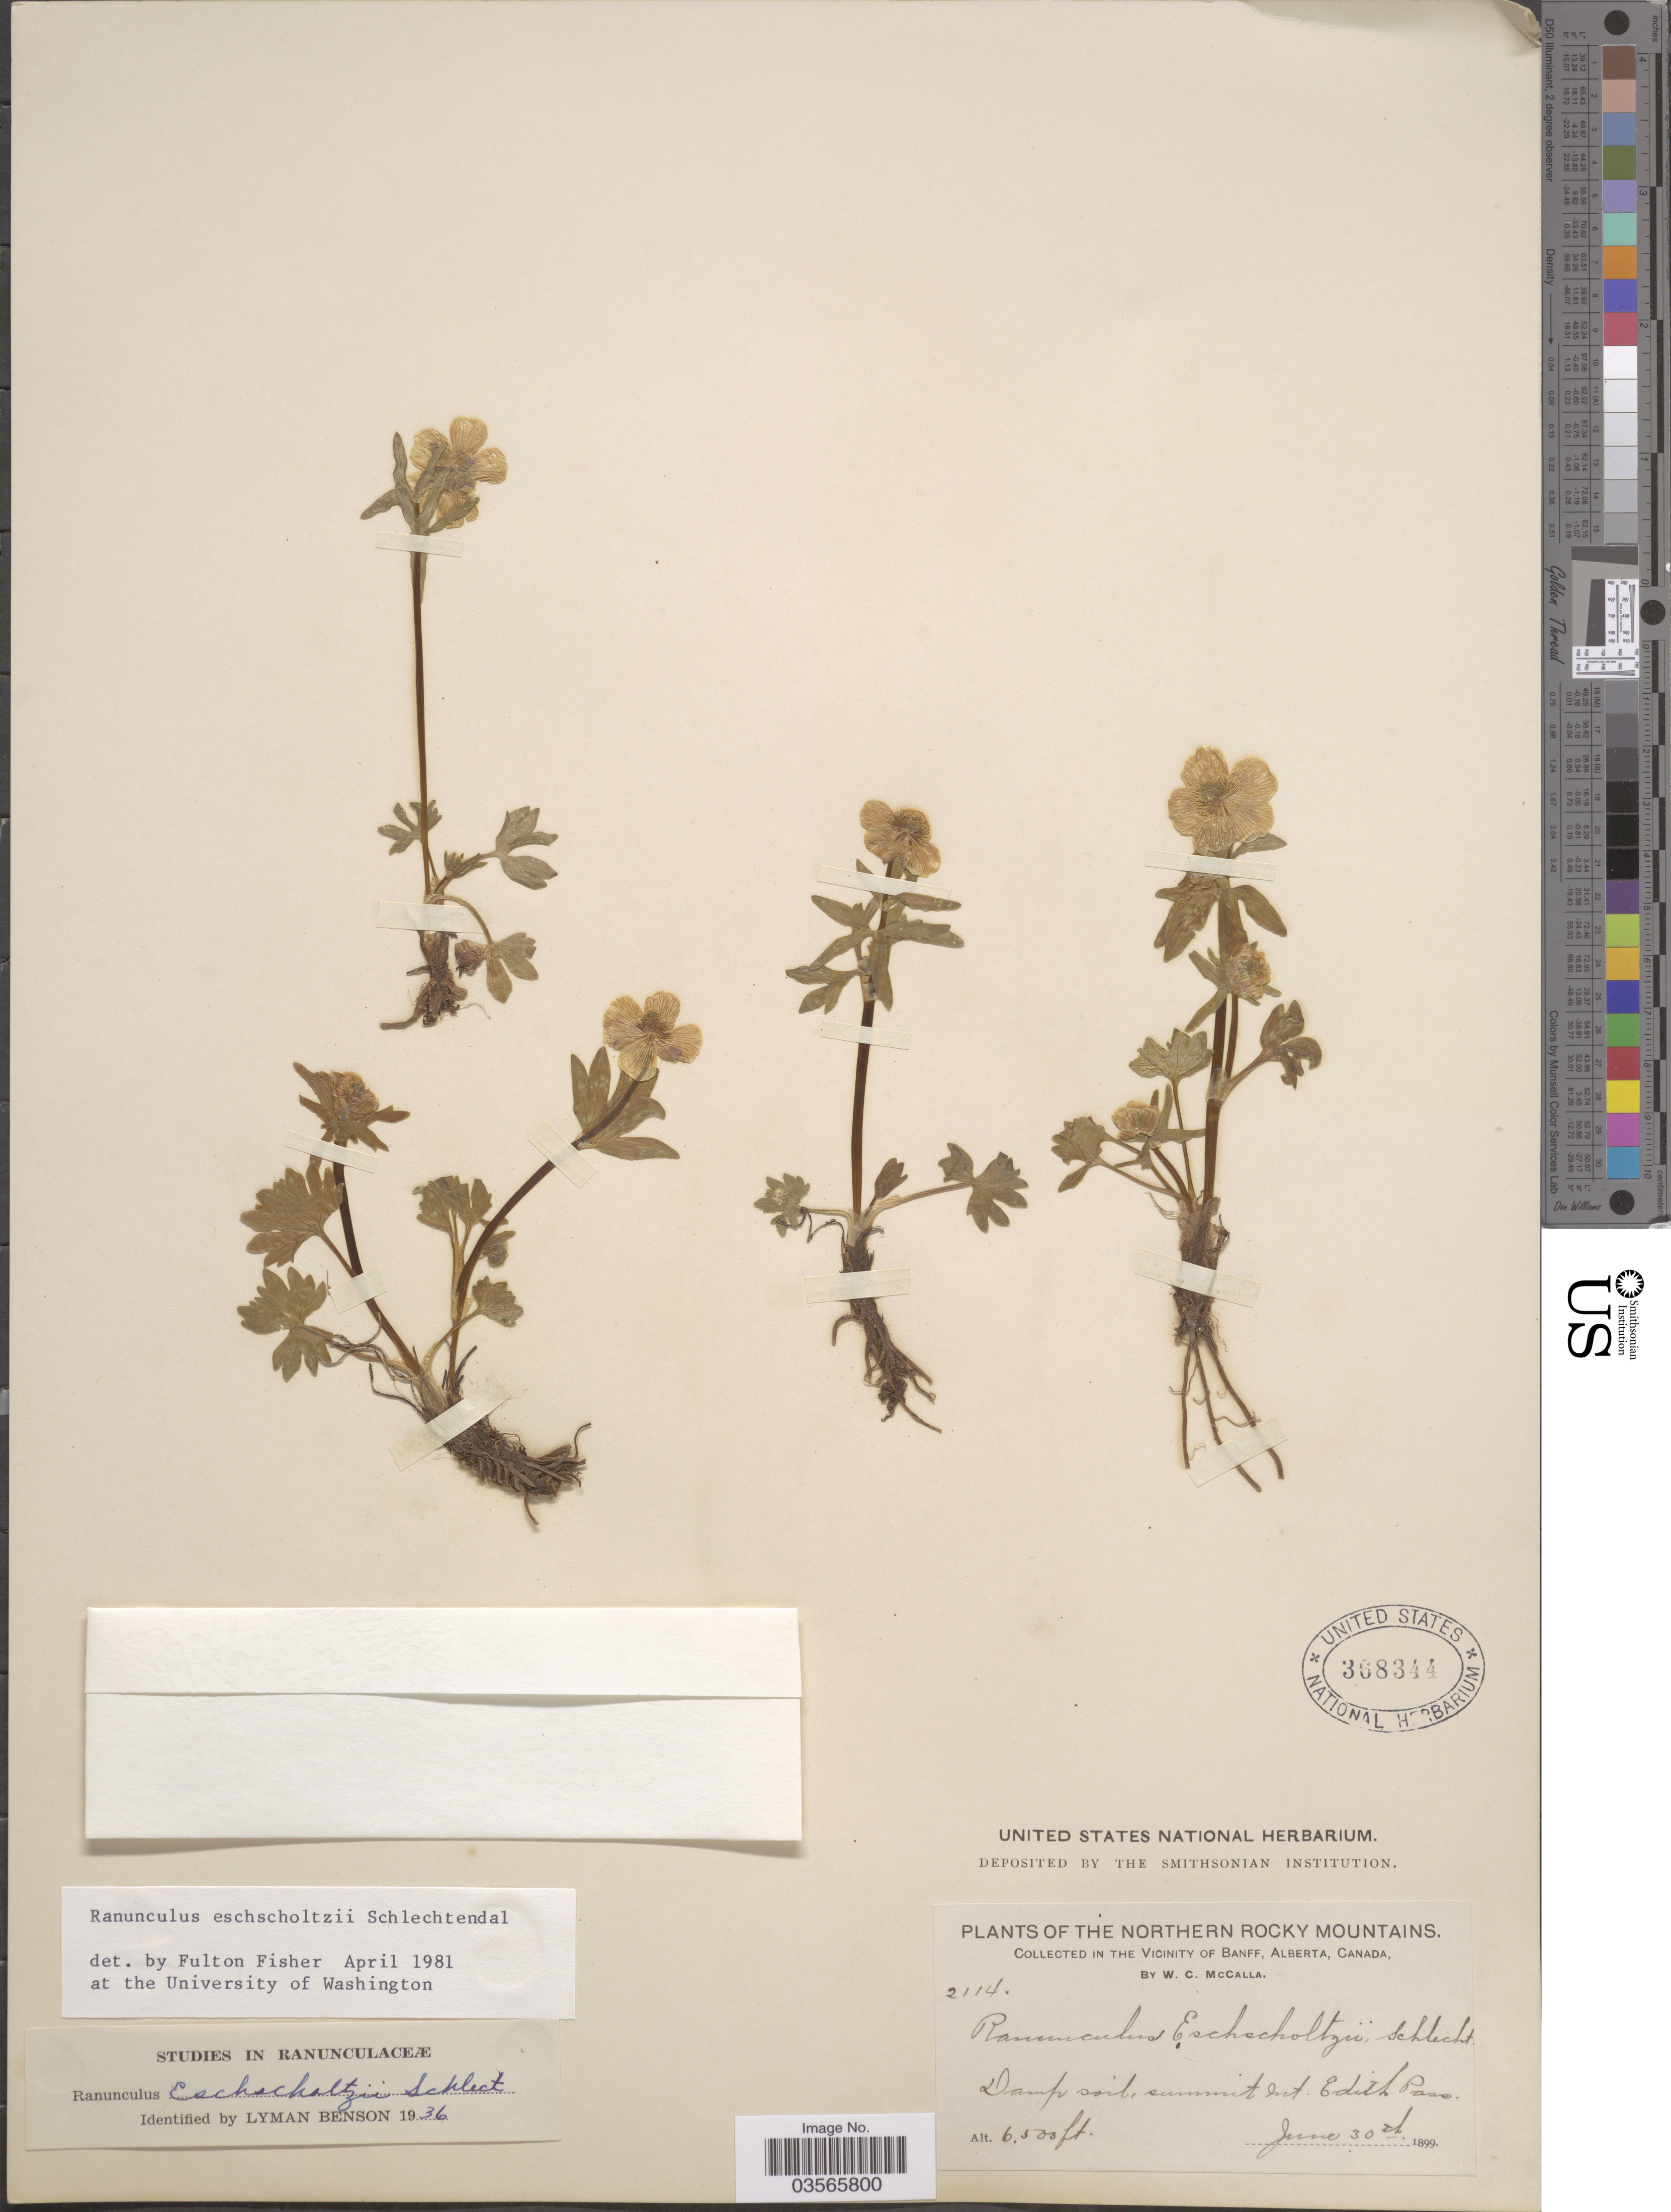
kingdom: Plantae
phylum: Tracheophyta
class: Magnoliopsida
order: Ranunculales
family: Ranunculaceae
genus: Ranunculus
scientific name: Ranunculus eschscholtzii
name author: Schltdl.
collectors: W. McCalla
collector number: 2114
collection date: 1899-06-30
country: Canada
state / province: Alberta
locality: The Northern Rocky Mountains. In the vicinity of Banff. Summit mt. Edith Pass.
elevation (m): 1981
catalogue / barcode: US 368344